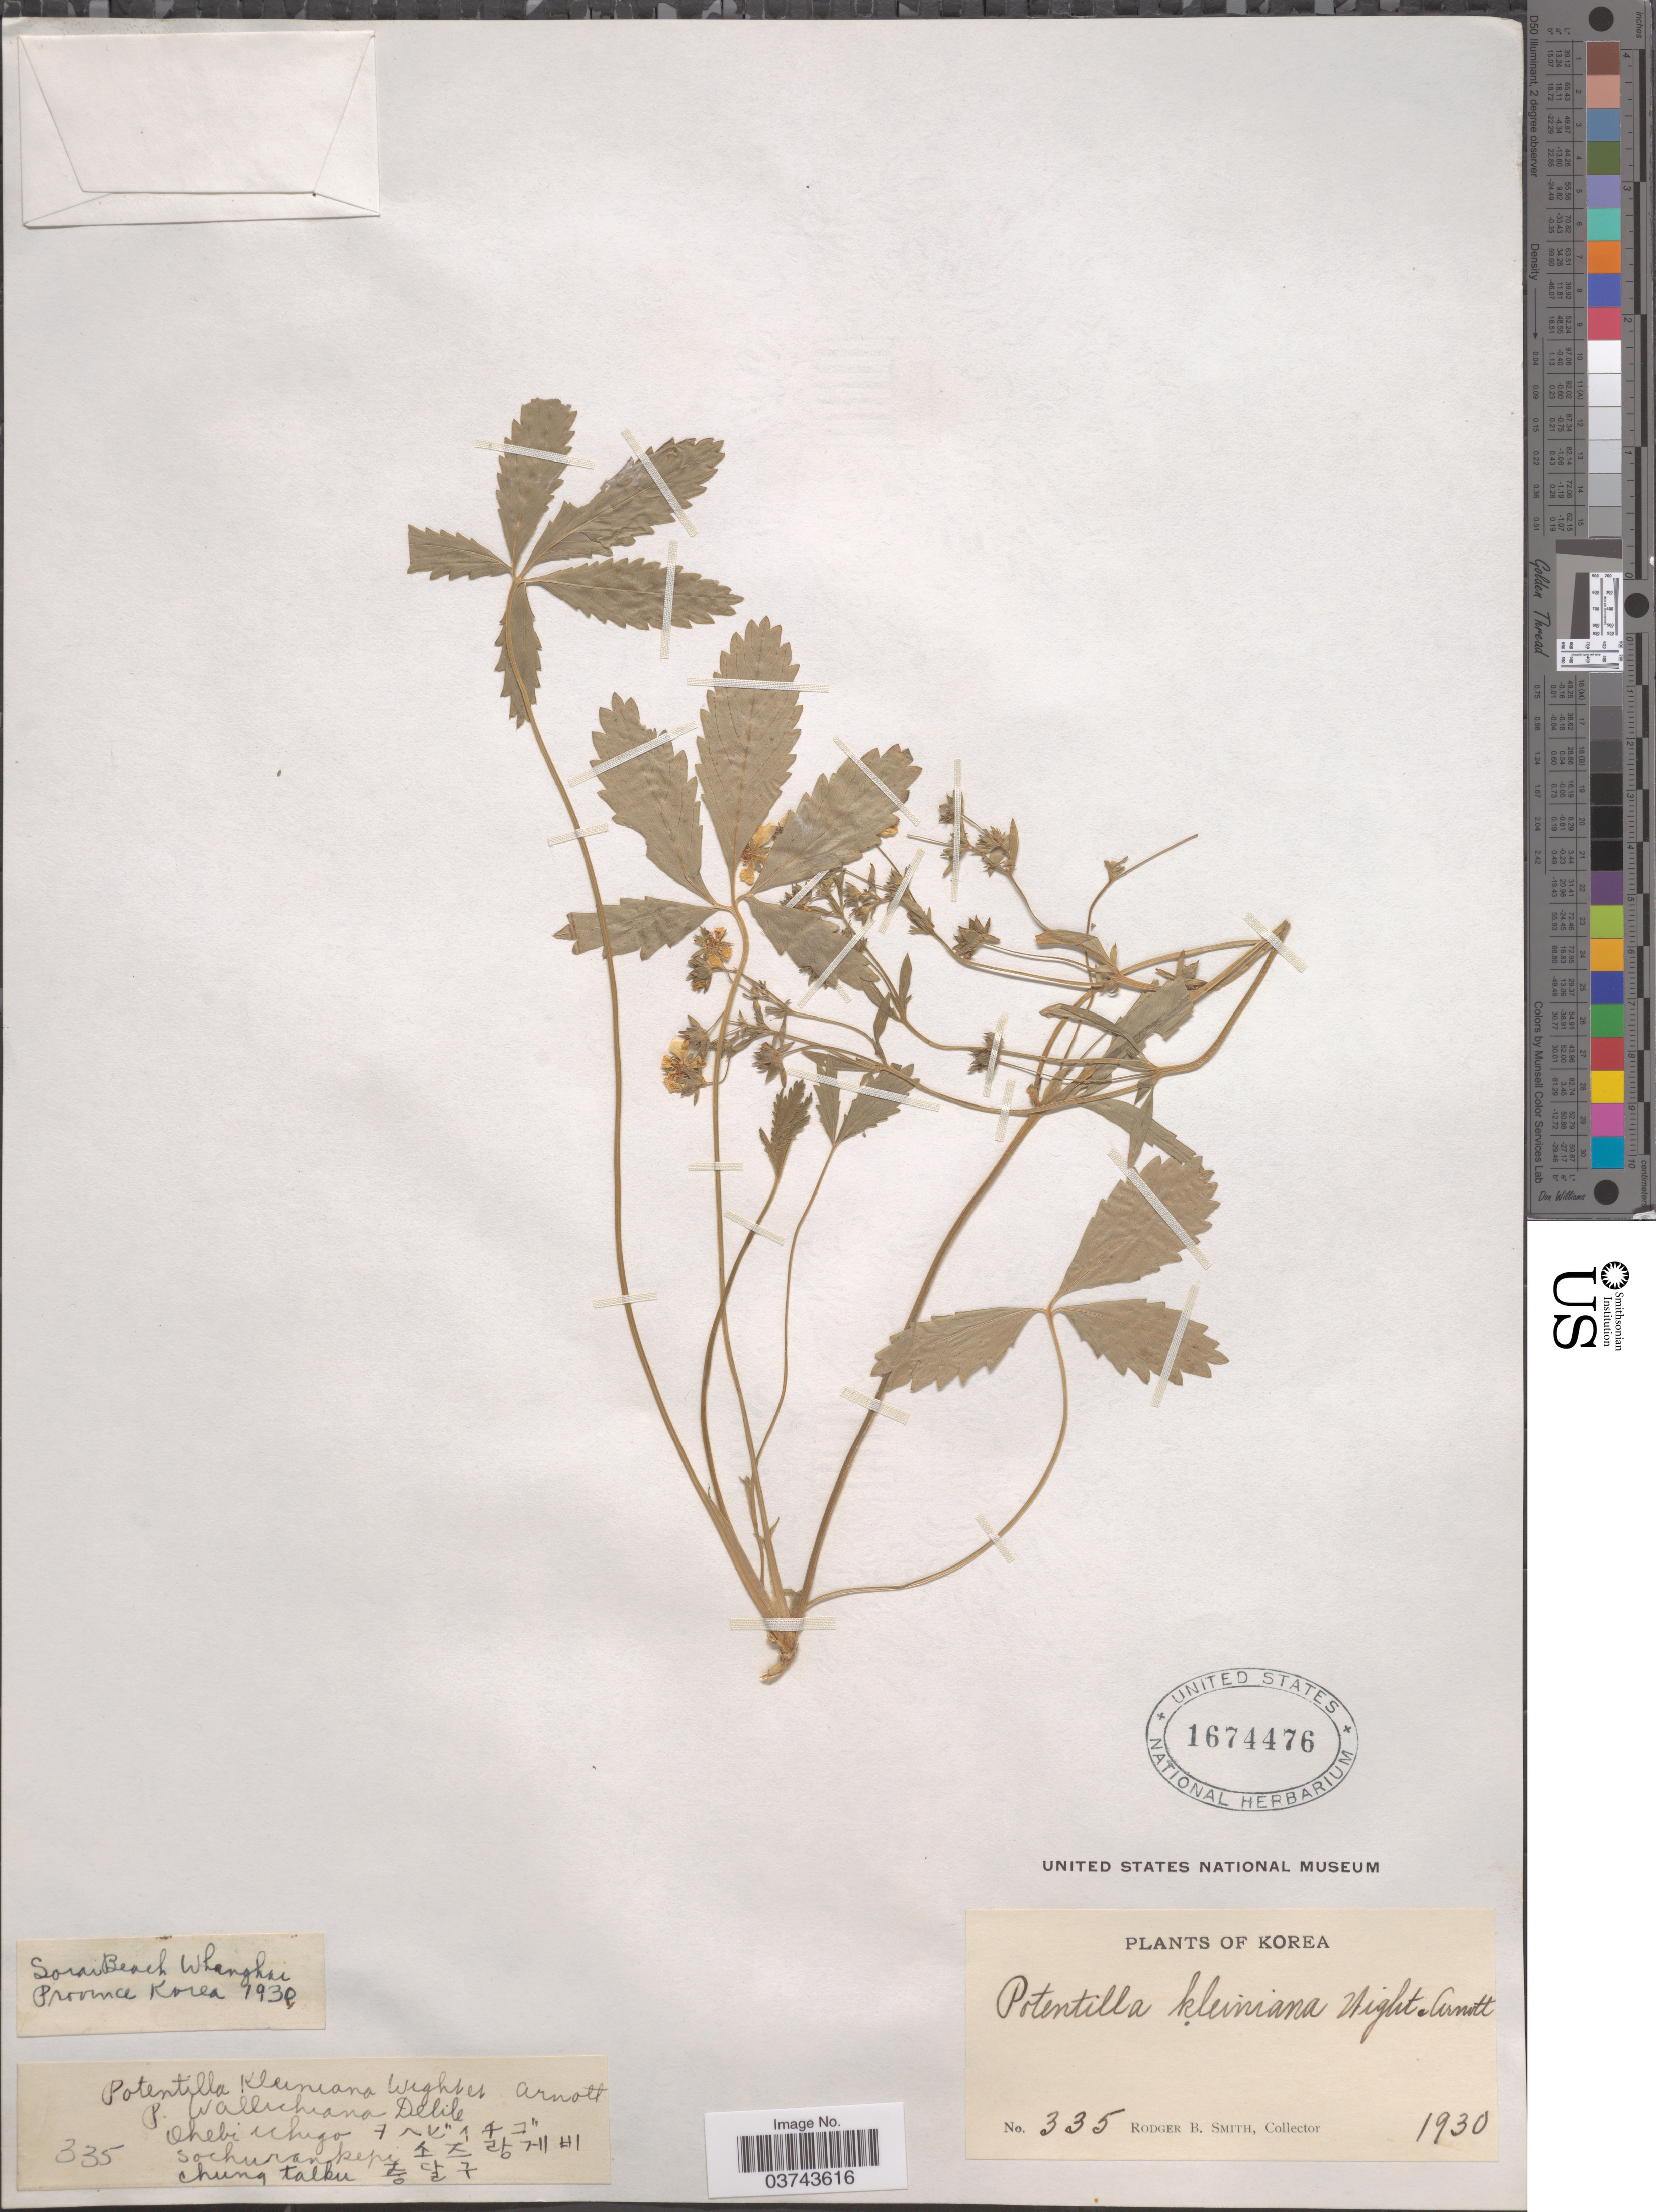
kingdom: Plantae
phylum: Tracheophyta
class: Magnoliopsida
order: Rosales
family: Rosaceae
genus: Potentilla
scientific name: Potentilla kleiniana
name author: Wight & Arn.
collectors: R. B. Smith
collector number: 335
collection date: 1930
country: North Korea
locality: Sorai Beach Whanghai.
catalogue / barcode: US 1674476